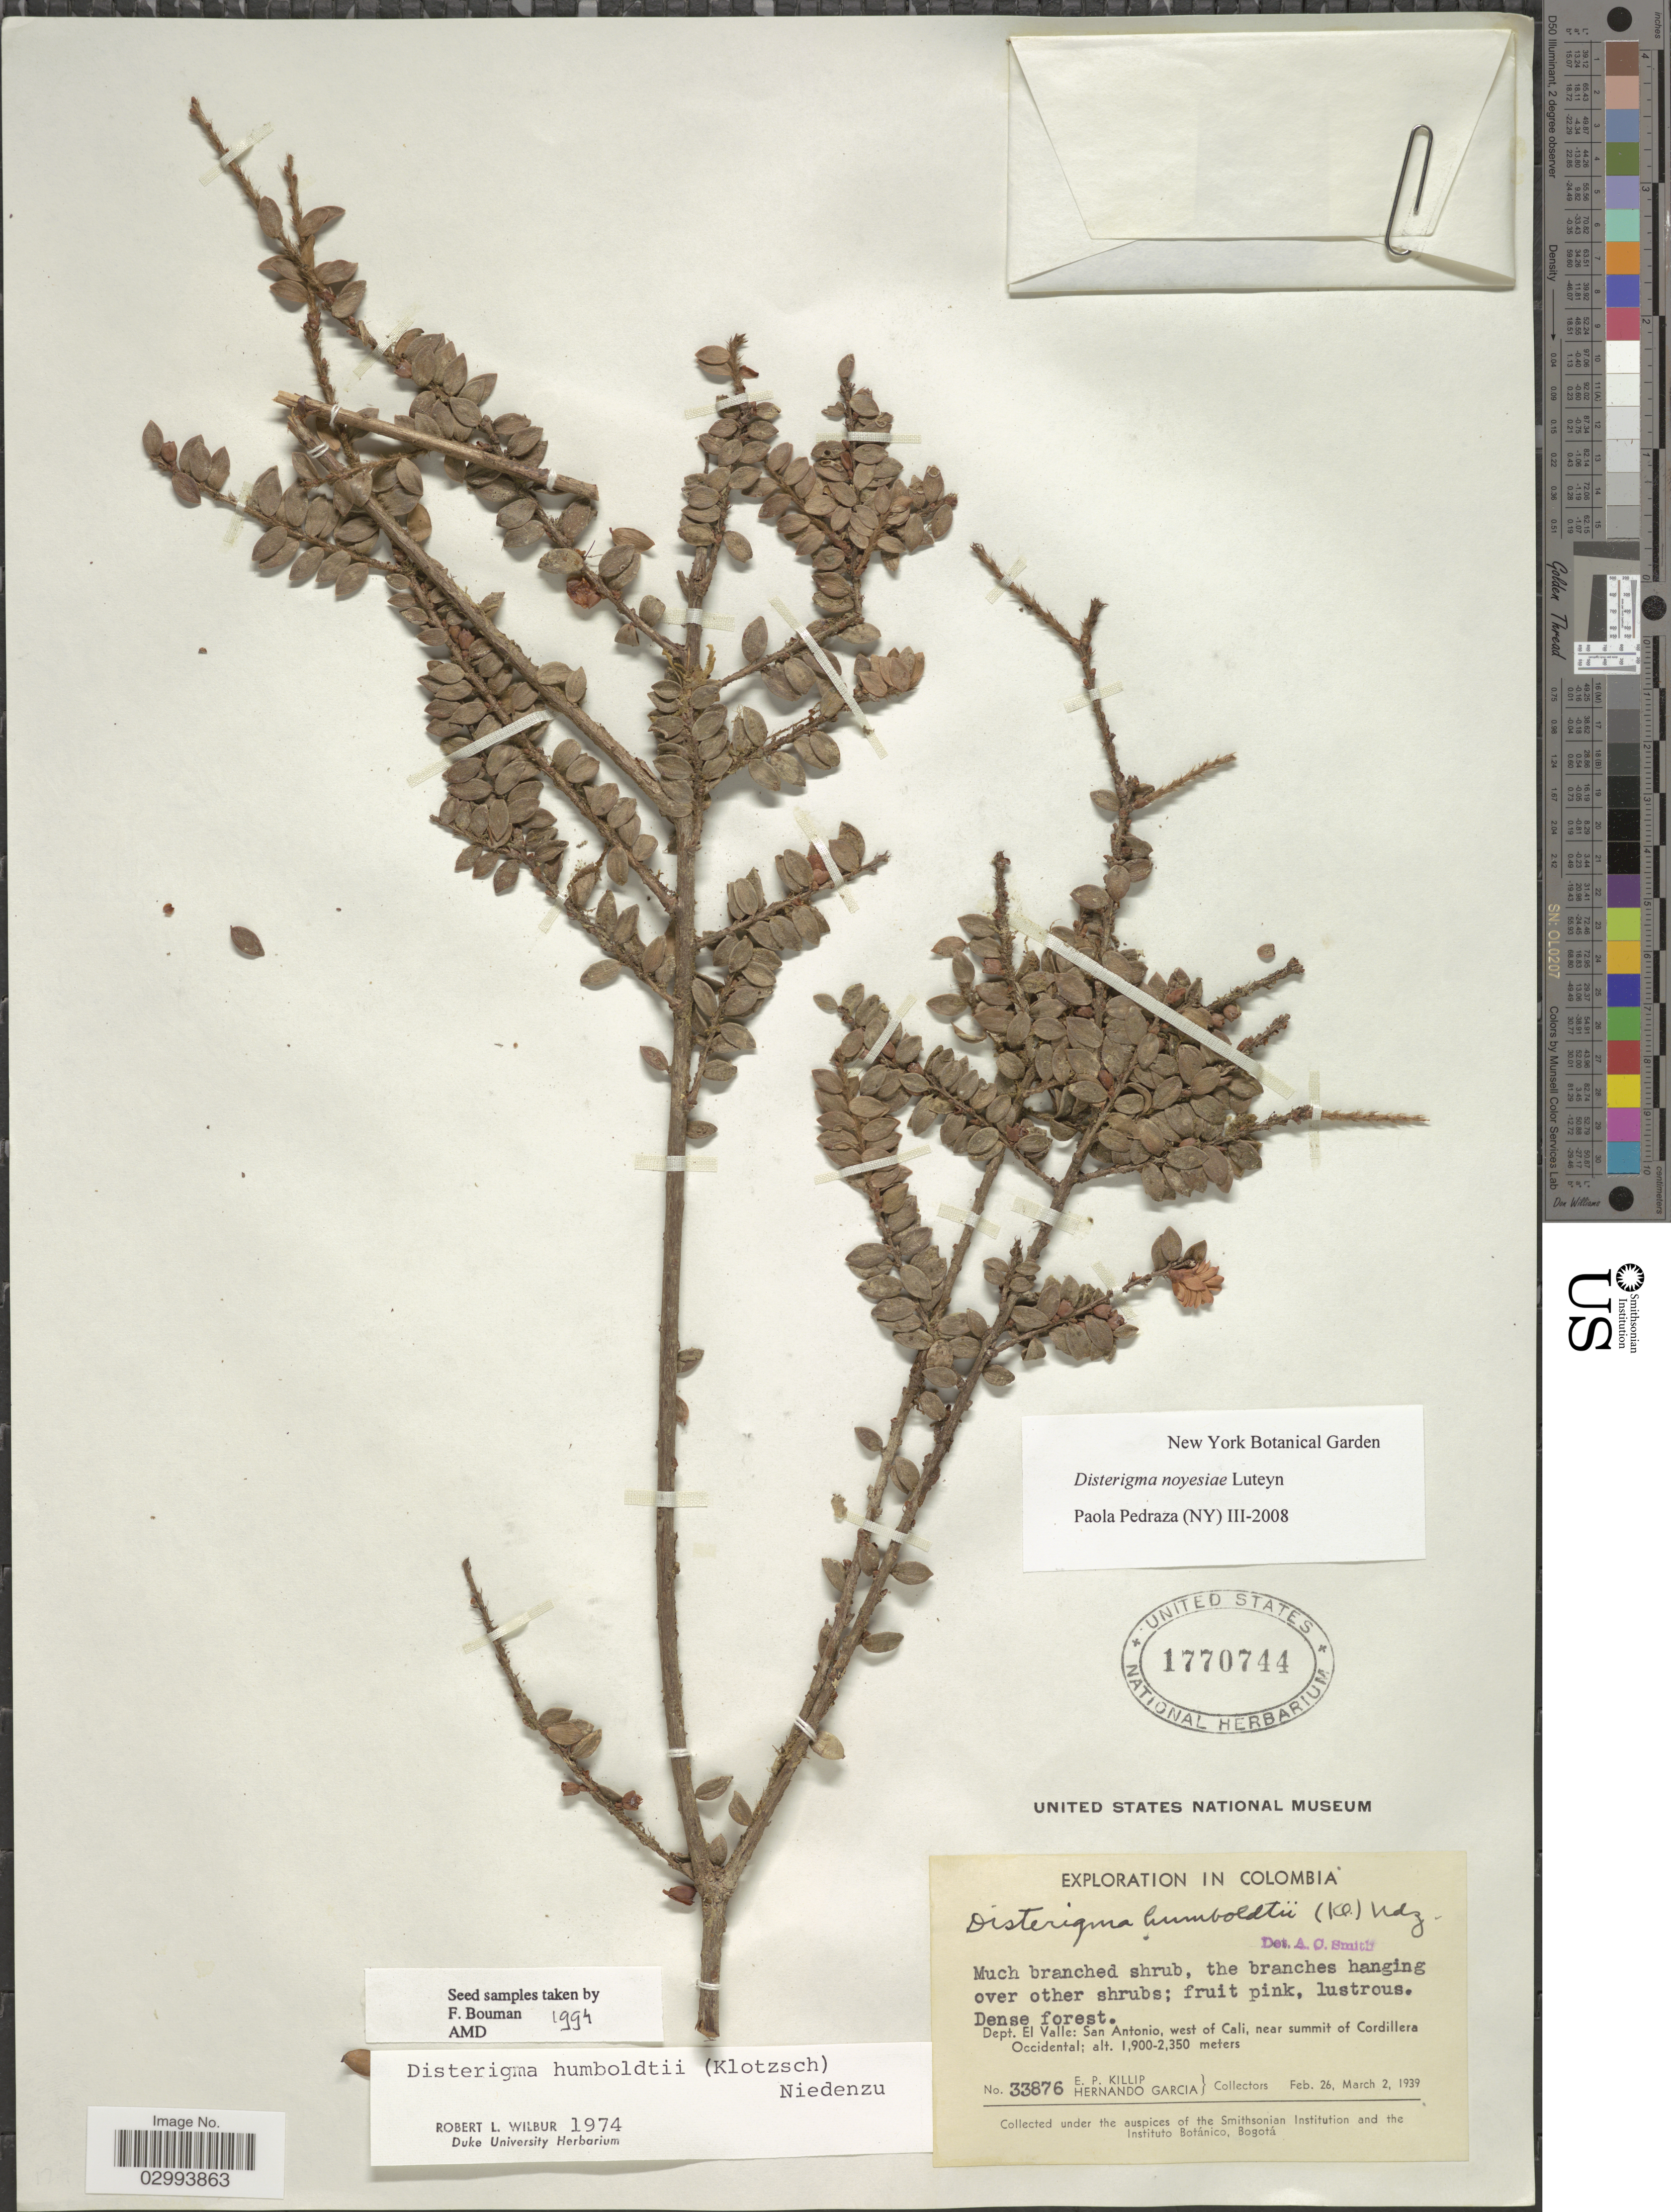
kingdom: Plantae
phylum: Tracheophyta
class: Magnoliopsida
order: Ericales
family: Ericaceae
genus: Disterigma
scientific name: Disterigma noyesiae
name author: Luteyn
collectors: E. P. Killip & H. Garcia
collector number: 33876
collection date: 1939-02-26/1939-03-02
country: Colombia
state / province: Valle del Cauca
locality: Dept. El Valle: San Antonio, west of Cali, near summit of Cordillera Occidental.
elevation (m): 1900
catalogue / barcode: US 1770744